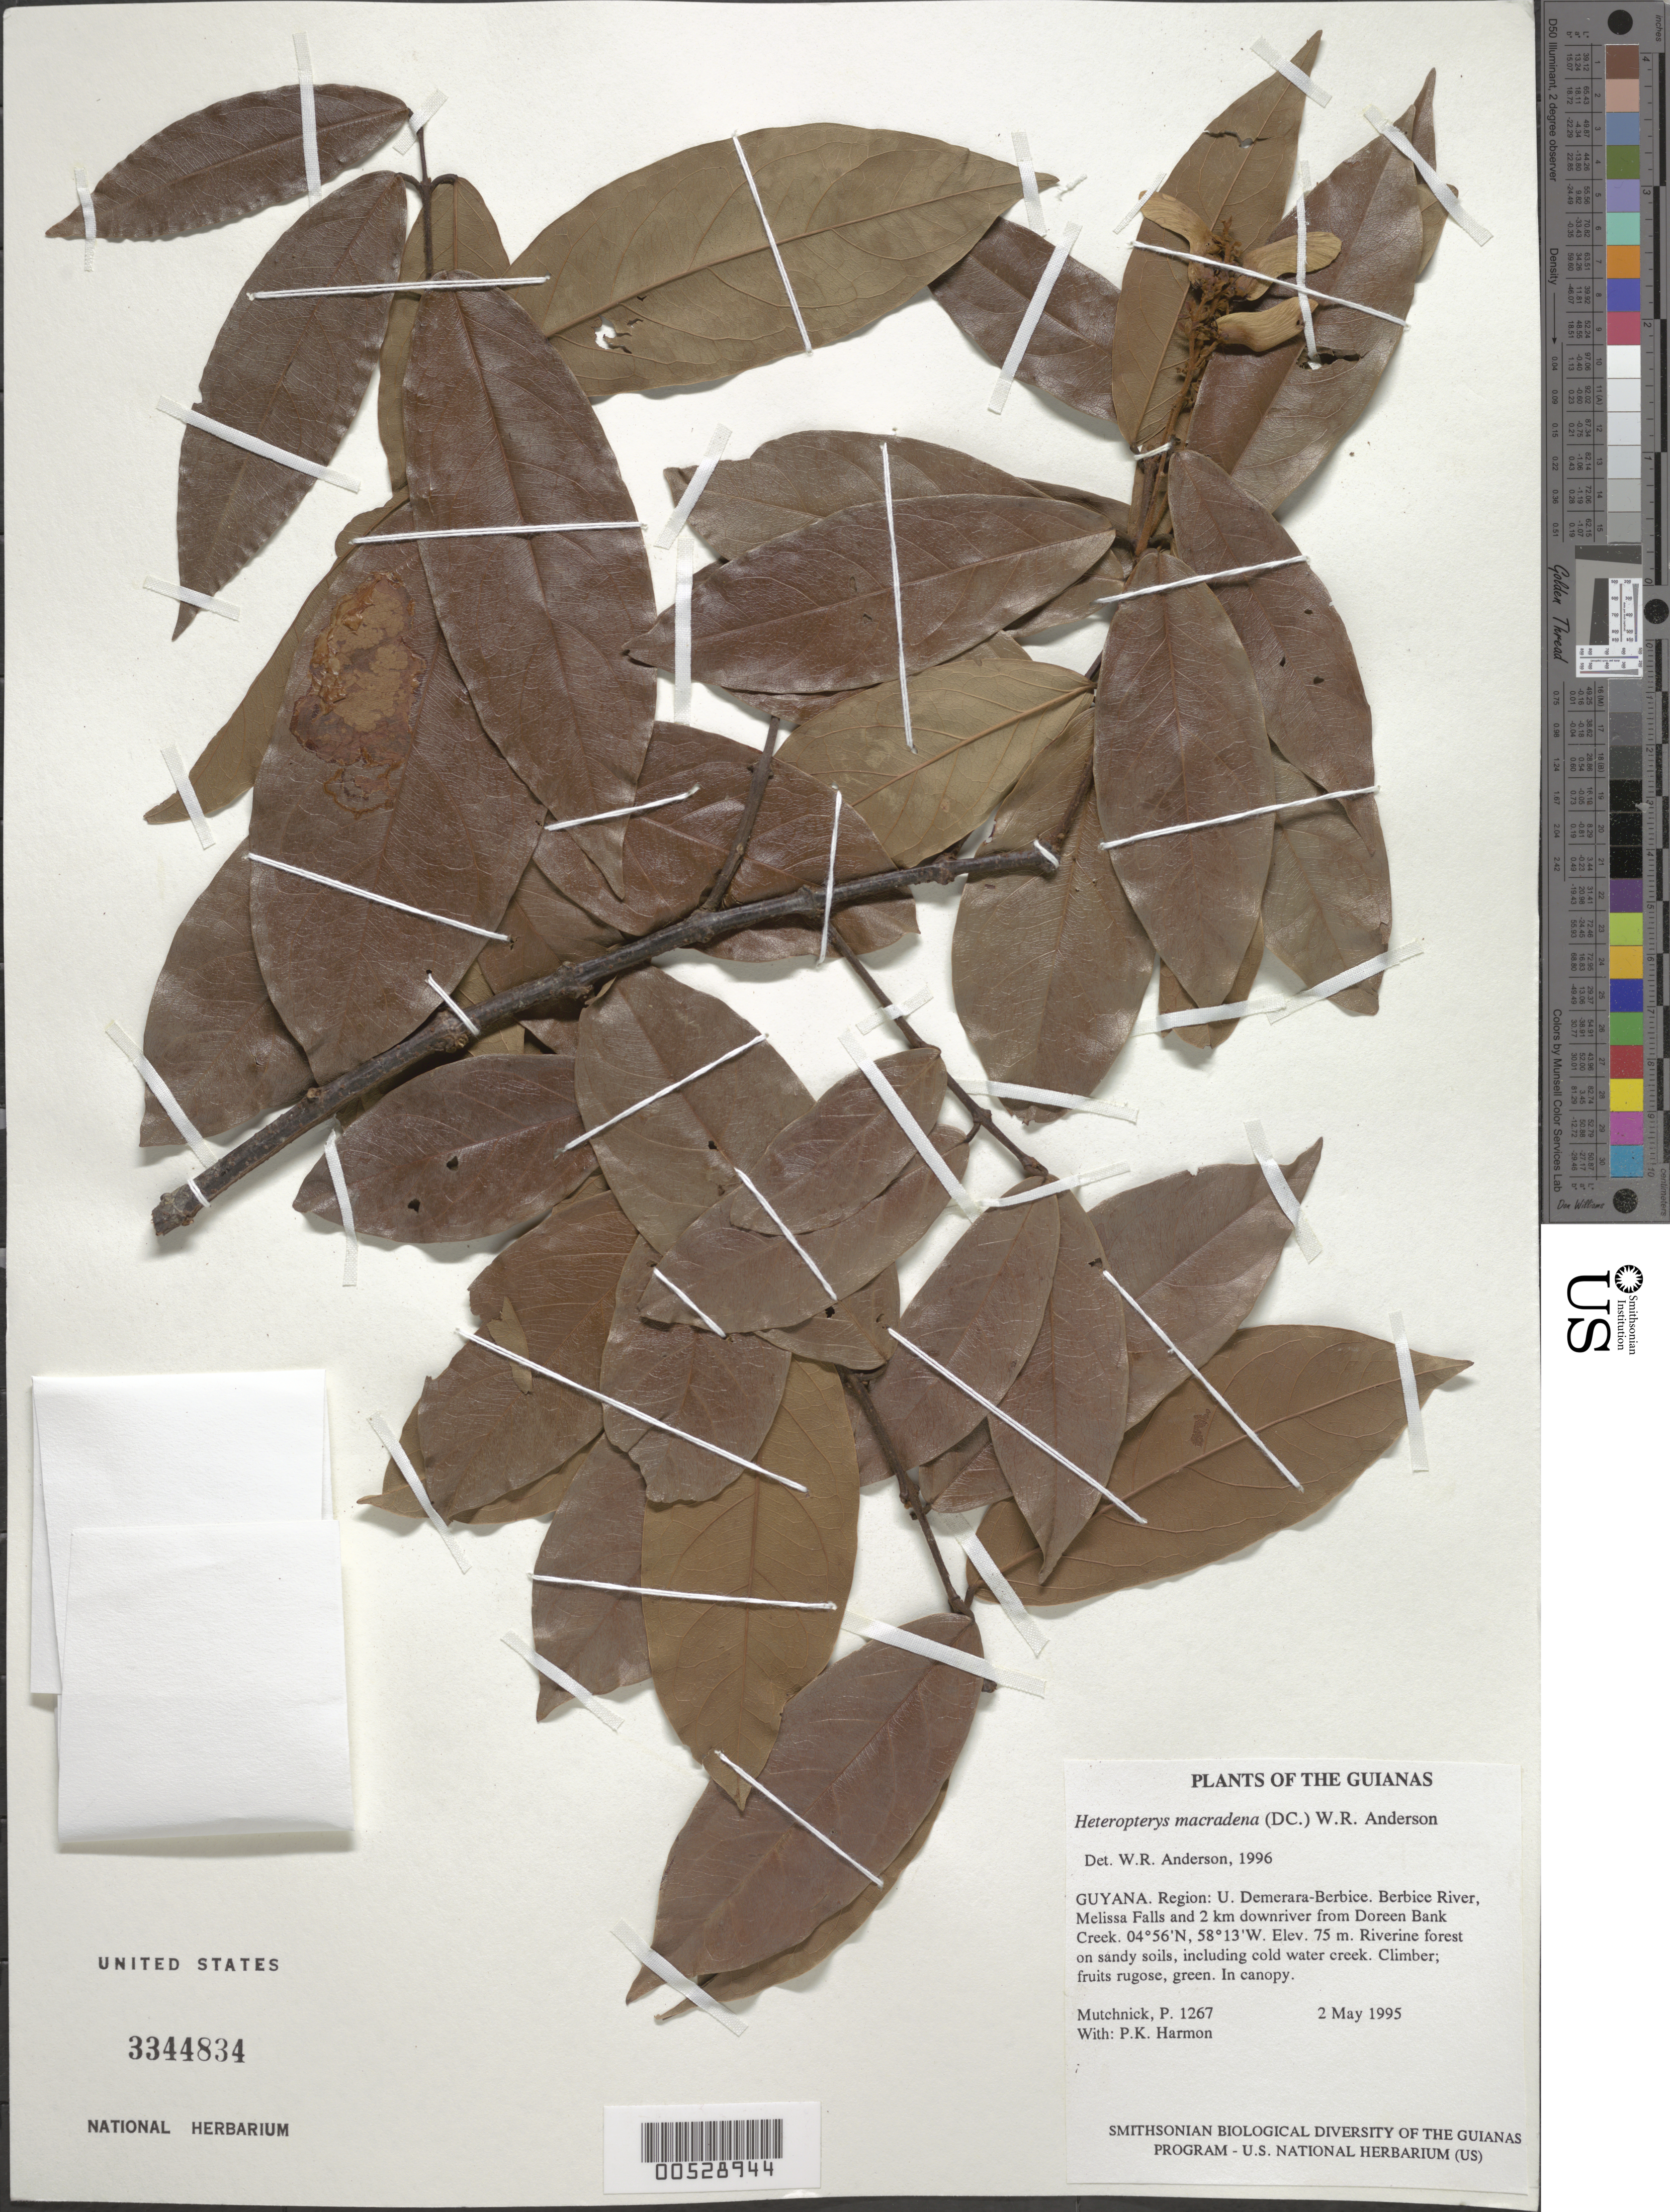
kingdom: Plantae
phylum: Tracheophyta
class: Magnoliopsida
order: Malpighiales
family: Malpighiaceae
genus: Heteropterys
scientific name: Heteropterys macradena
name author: (DC.) W.R. Anderson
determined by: Anderson, W. R., (MICH), University of Michigan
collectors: P. Mutchnick & P. Harmon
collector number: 1267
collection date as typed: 2 May 1995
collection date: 1995-05-02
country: Guyana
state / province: U. Demerara-Berbice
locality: Berbice River, Melissa Falls and 2 km downriver from Doreen Bank Creek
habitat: Riverine forest on sandy soils, including cold water creek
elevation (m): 75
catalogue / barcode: US 3344834